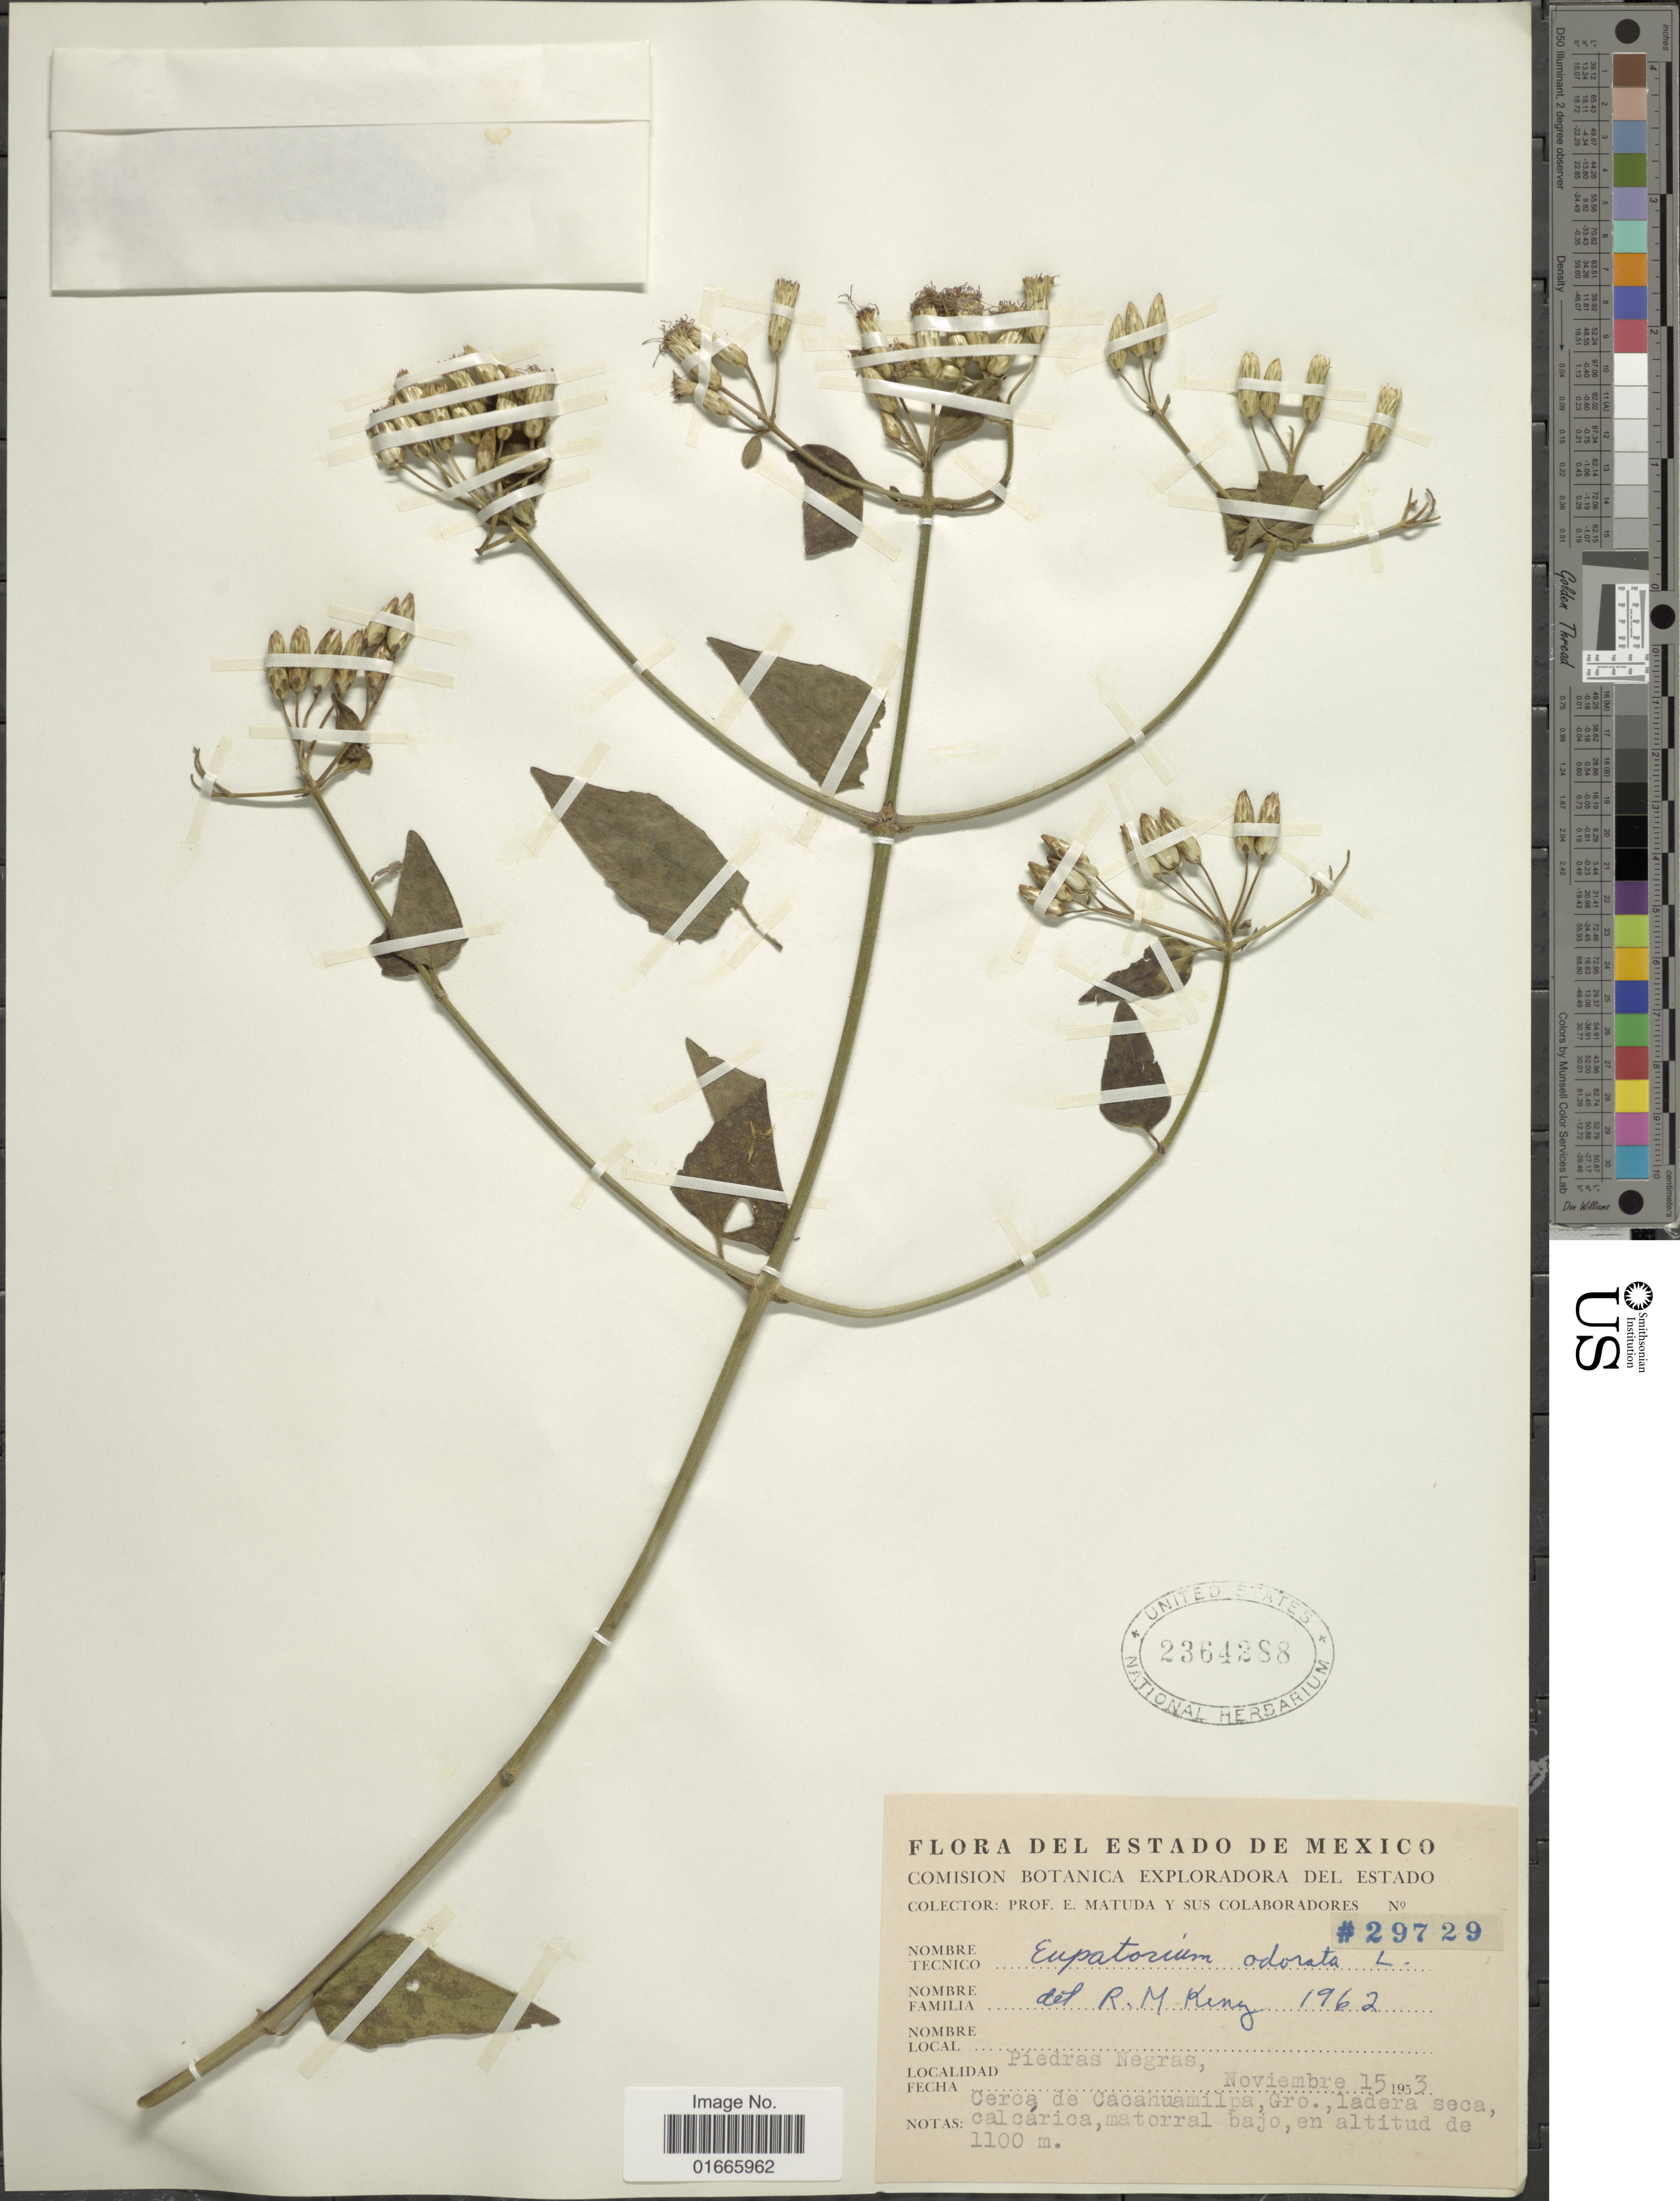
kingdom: Plantae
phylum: Tracheophyta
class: Magnoliopsida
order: Asterales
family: Asteraceae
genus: Chromolaena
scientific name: Chromolaena odorata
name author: (L.) R.M. King & H. Rob.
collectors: E. Matuda & et al.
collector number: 29729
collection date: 1953-11-12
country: Mexico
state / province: Guerrero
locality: Piedras Negras, Cerca de Cacahuamilpa, Gro.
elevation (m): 1100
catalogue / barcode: US 2364288